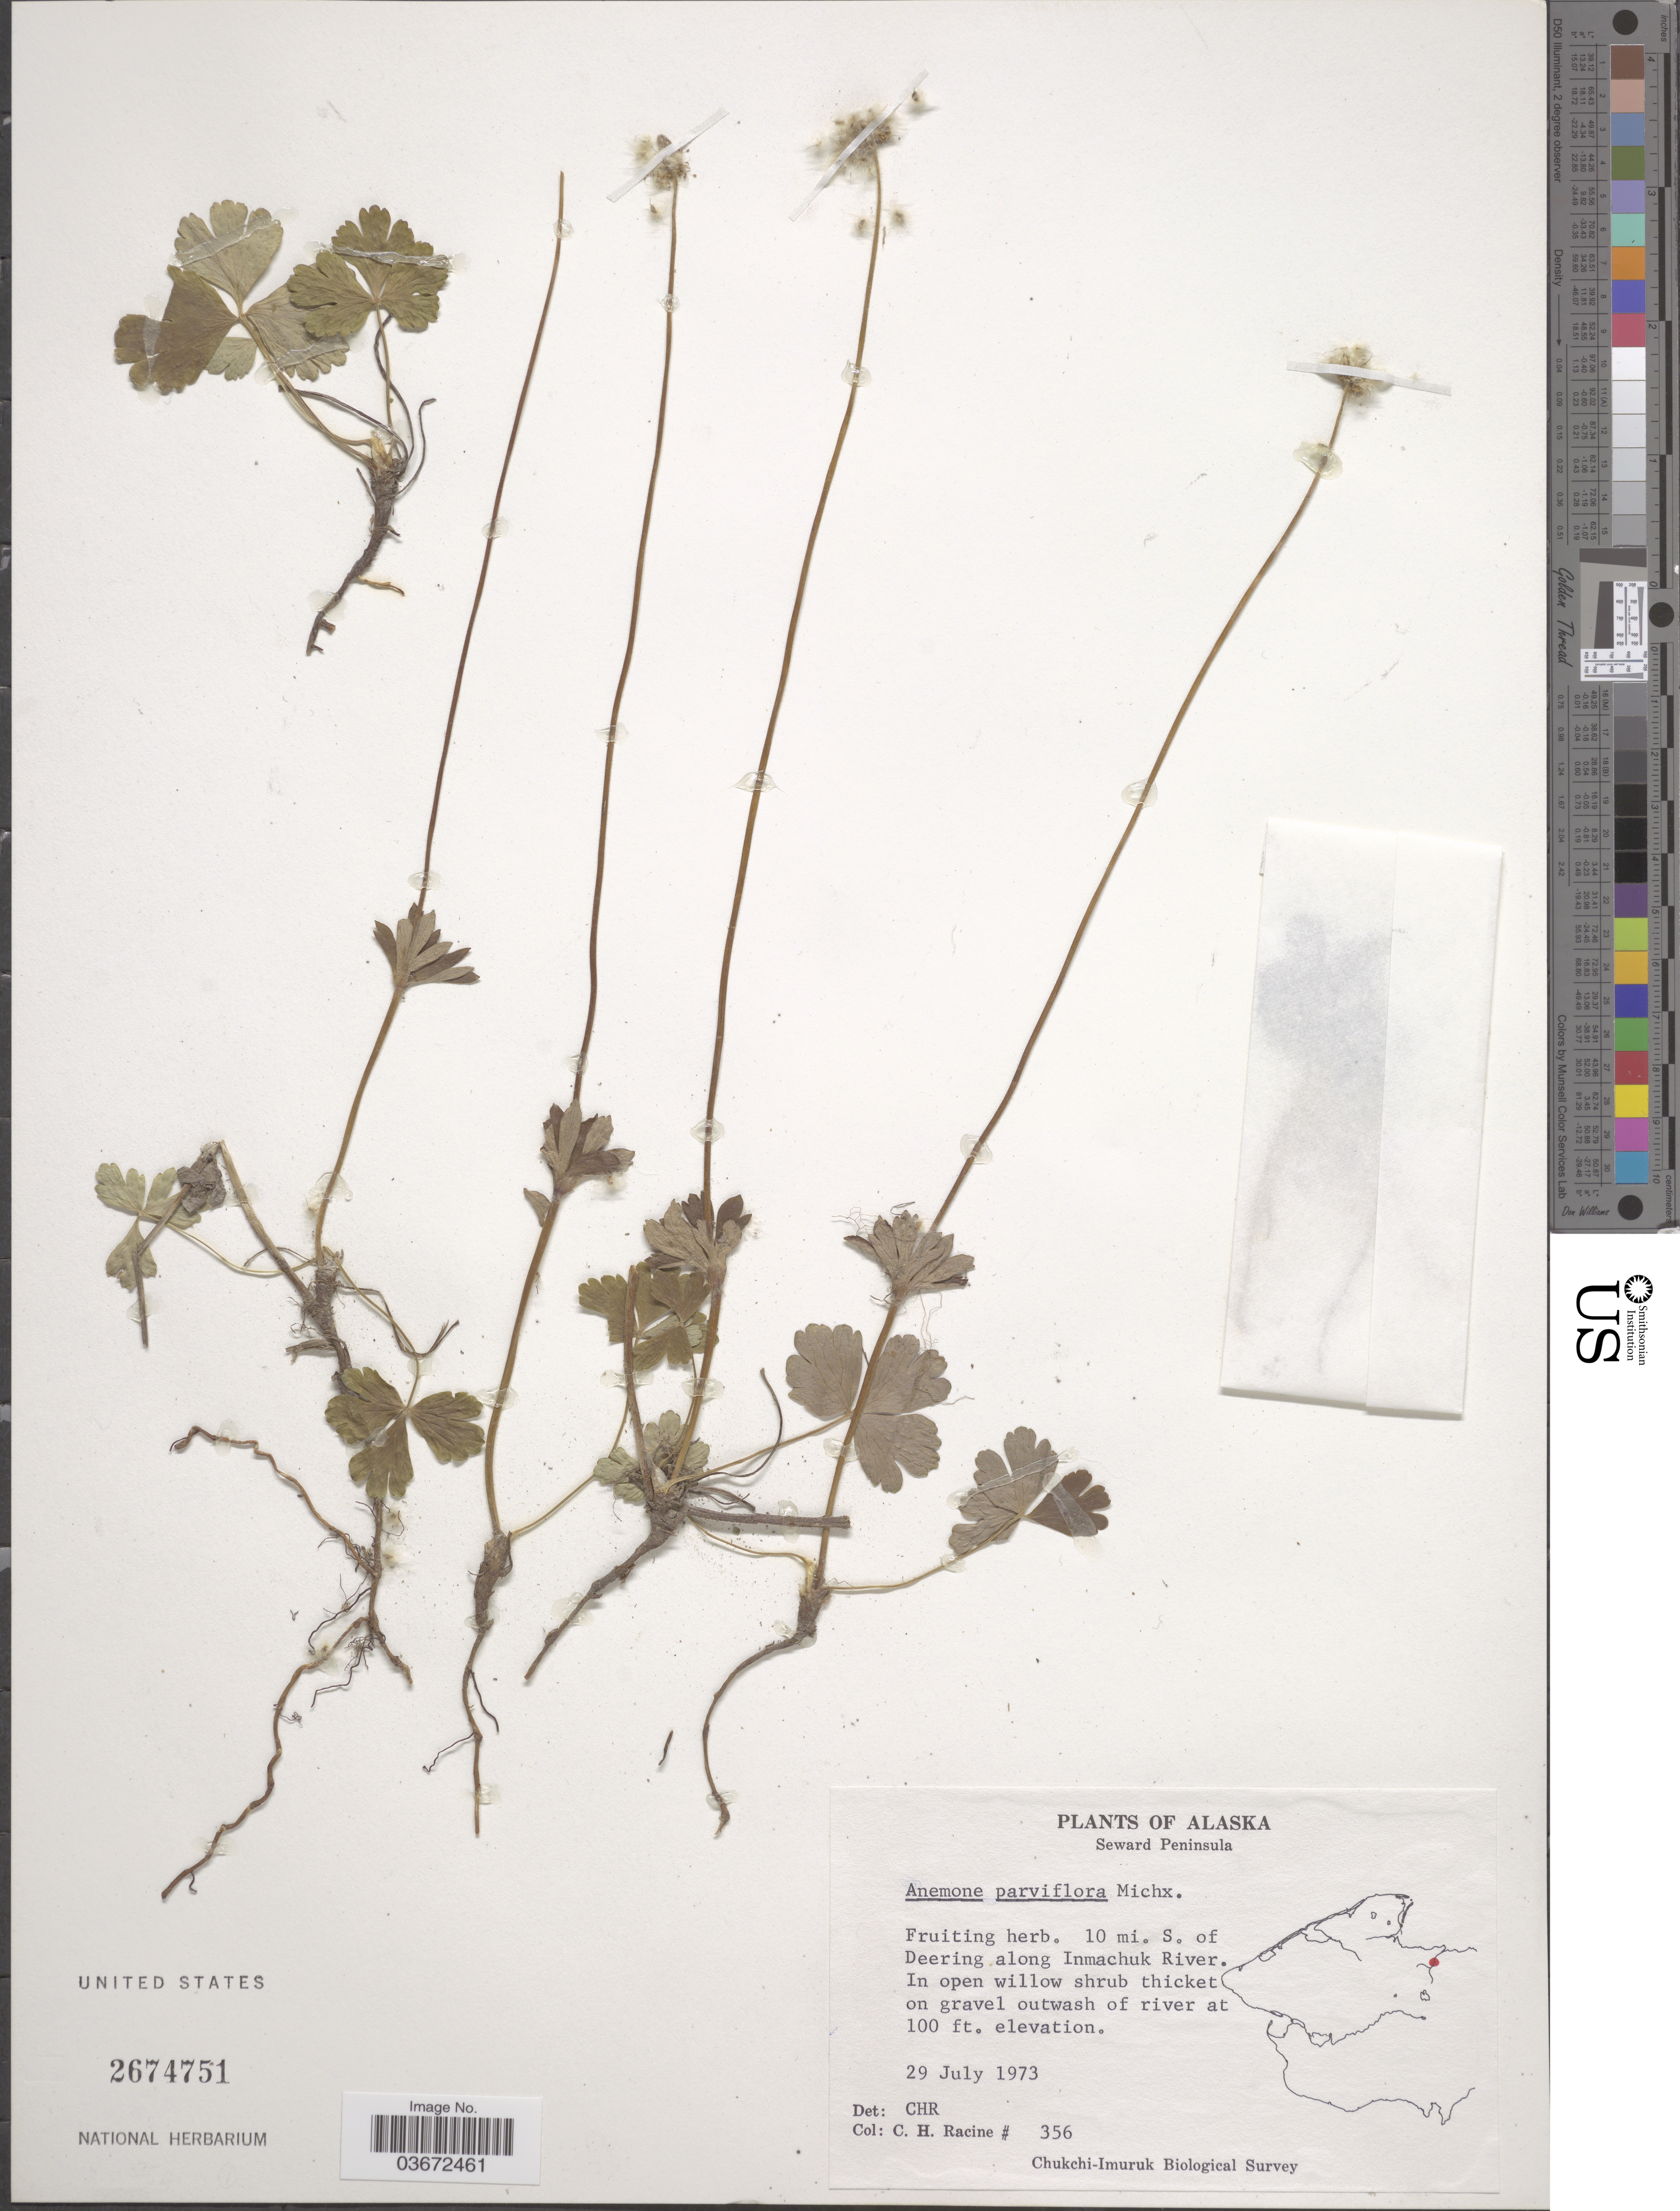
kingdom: Plantae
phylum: Tracheophyta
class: Magnoliopsida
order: Ranunculales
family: Ranunculaceae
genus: Anemone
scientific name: Anemone parviflora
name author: Michx.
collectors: C. Racine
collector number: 356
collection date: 1973-07-29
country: United States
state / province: Alaska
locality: Seward Peninsula. 10 mi. S. of Deering along Inmachuk River.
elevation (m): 30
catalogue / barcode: US 2674751